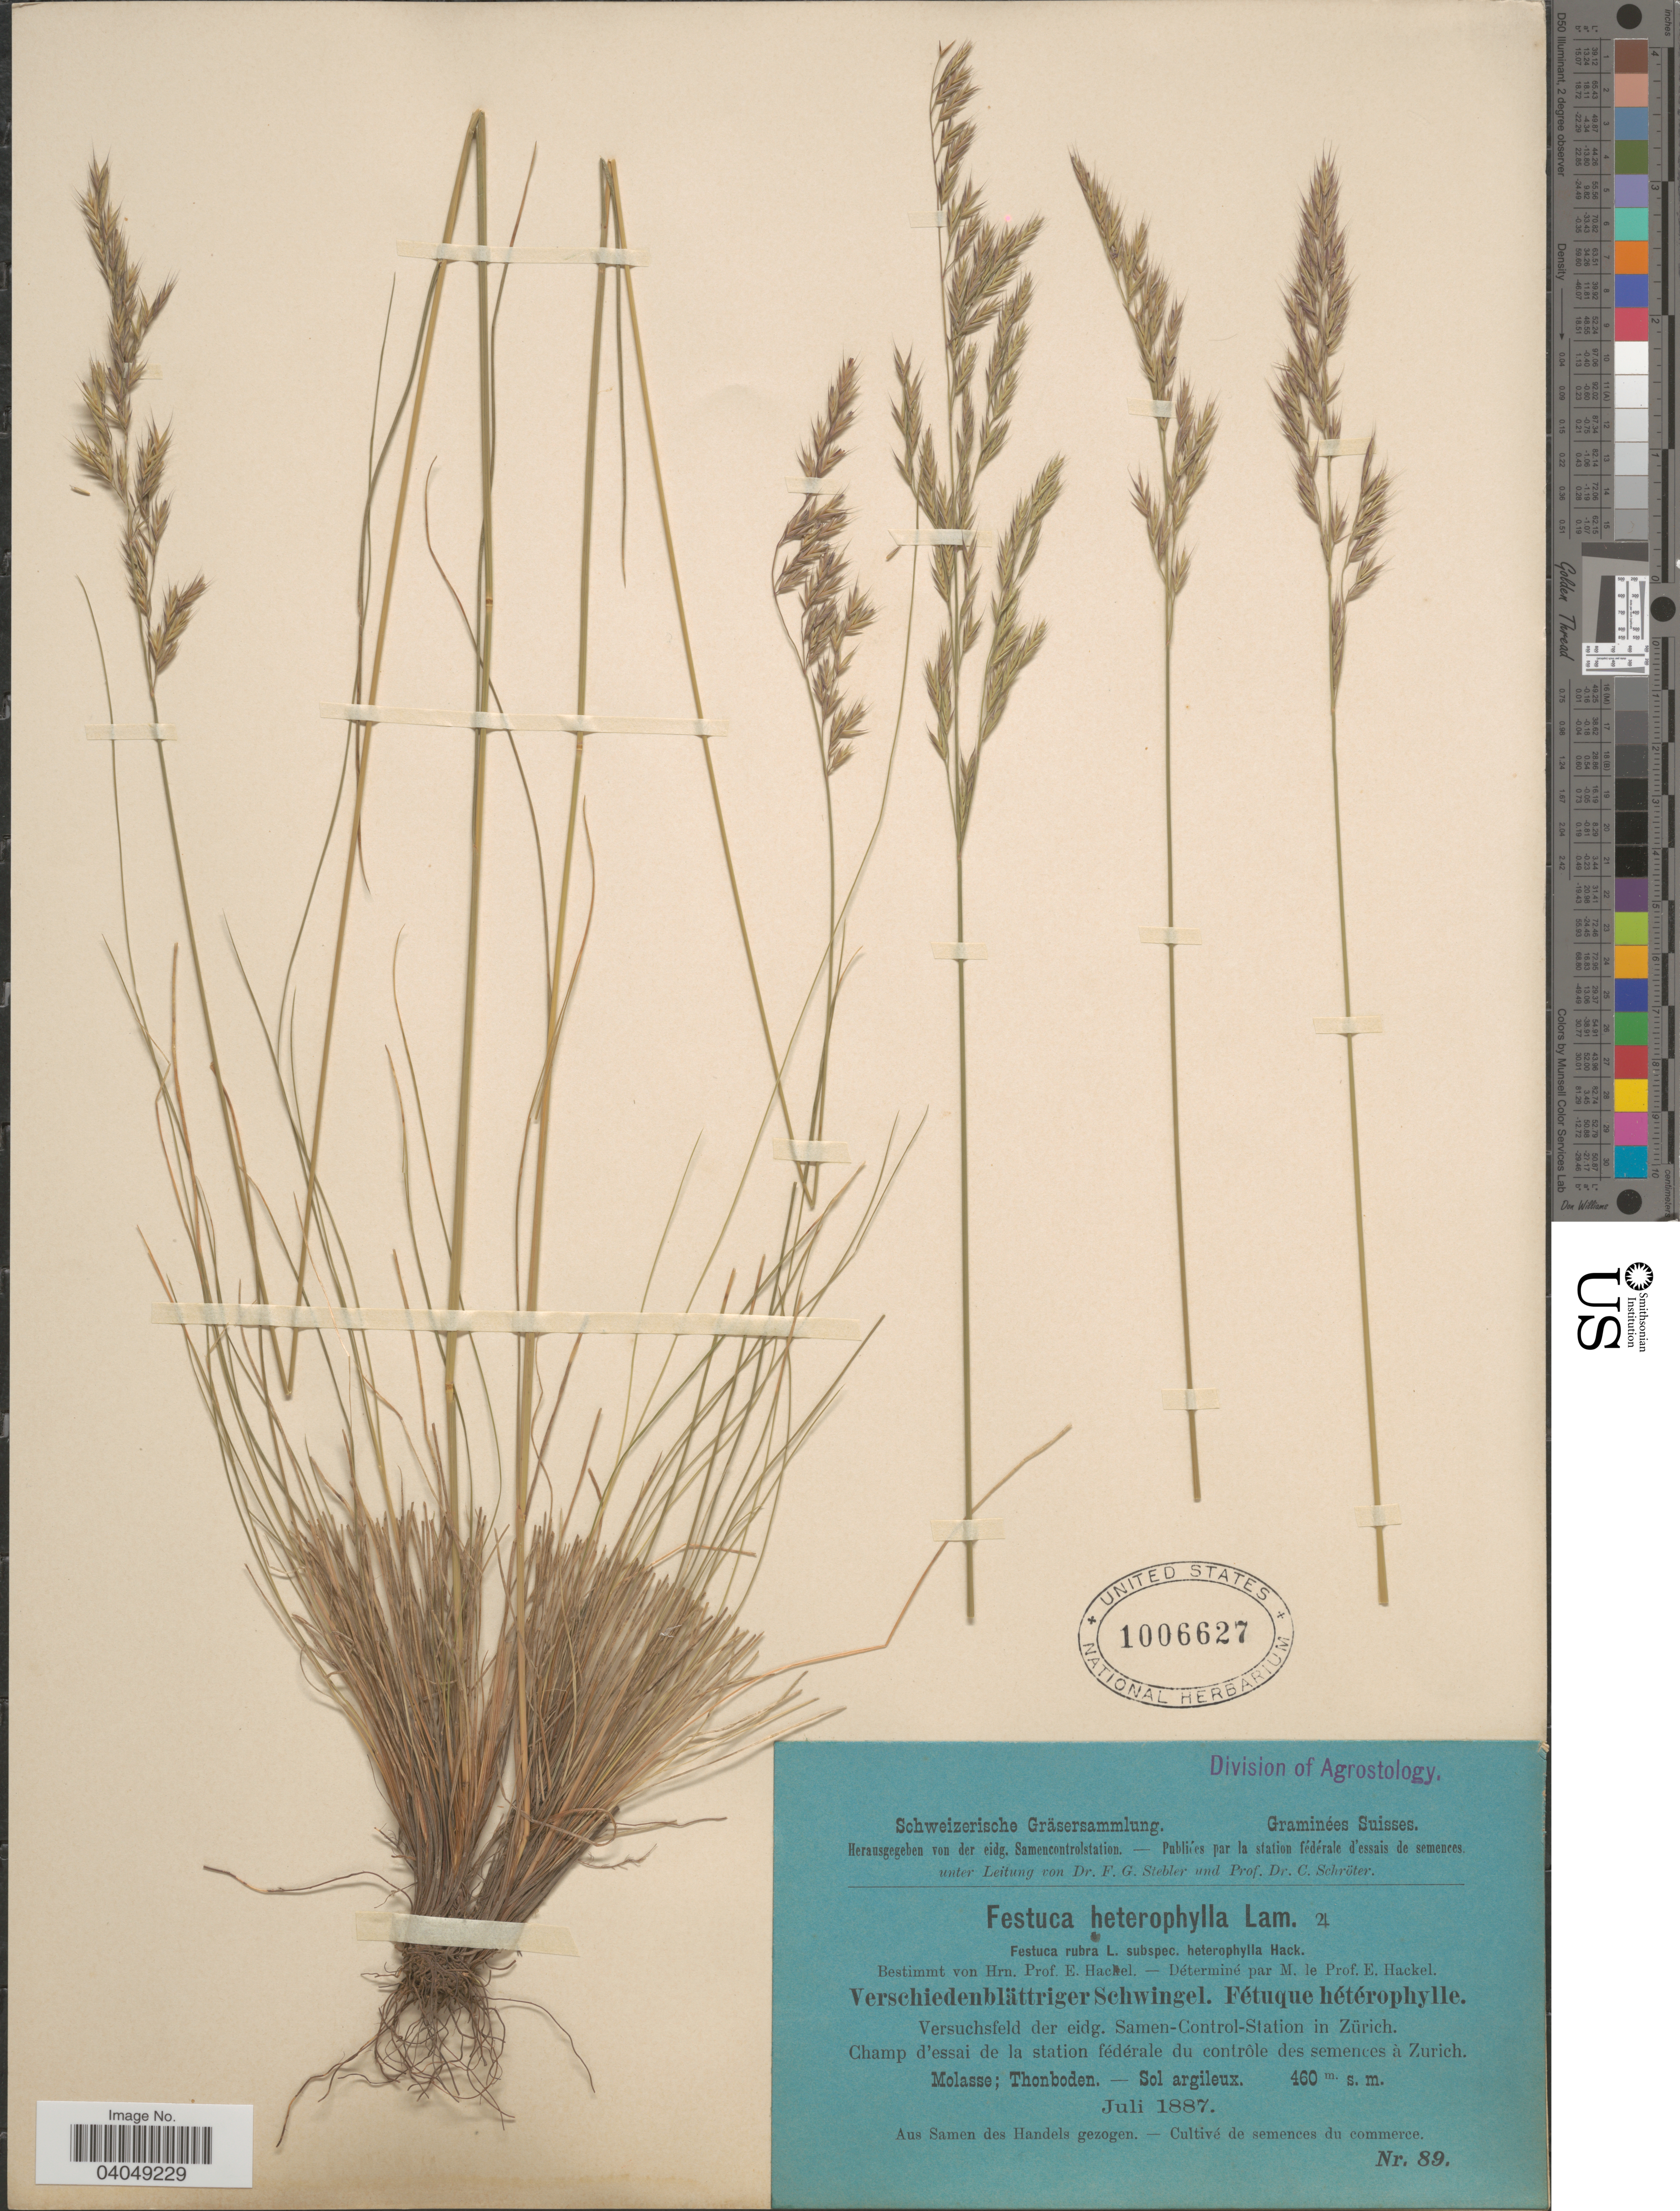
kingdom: Plantae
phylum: Tracheophyta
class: Liliopsida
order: Poales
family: Poaceae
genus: Festuca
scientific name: Festuca heterophylla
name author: Lam.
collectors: Stebler, F.G. & Schröter, C.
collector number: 89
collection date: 1887-07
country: Switzerland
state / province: Zurich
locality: Suisses. Versuchsfeld der eidg. Samen-Control-Station in Zürich. Champ d'essai de la station fédérale du contrôle des semences à Zürich.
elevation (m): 460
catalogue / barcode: US 1006627